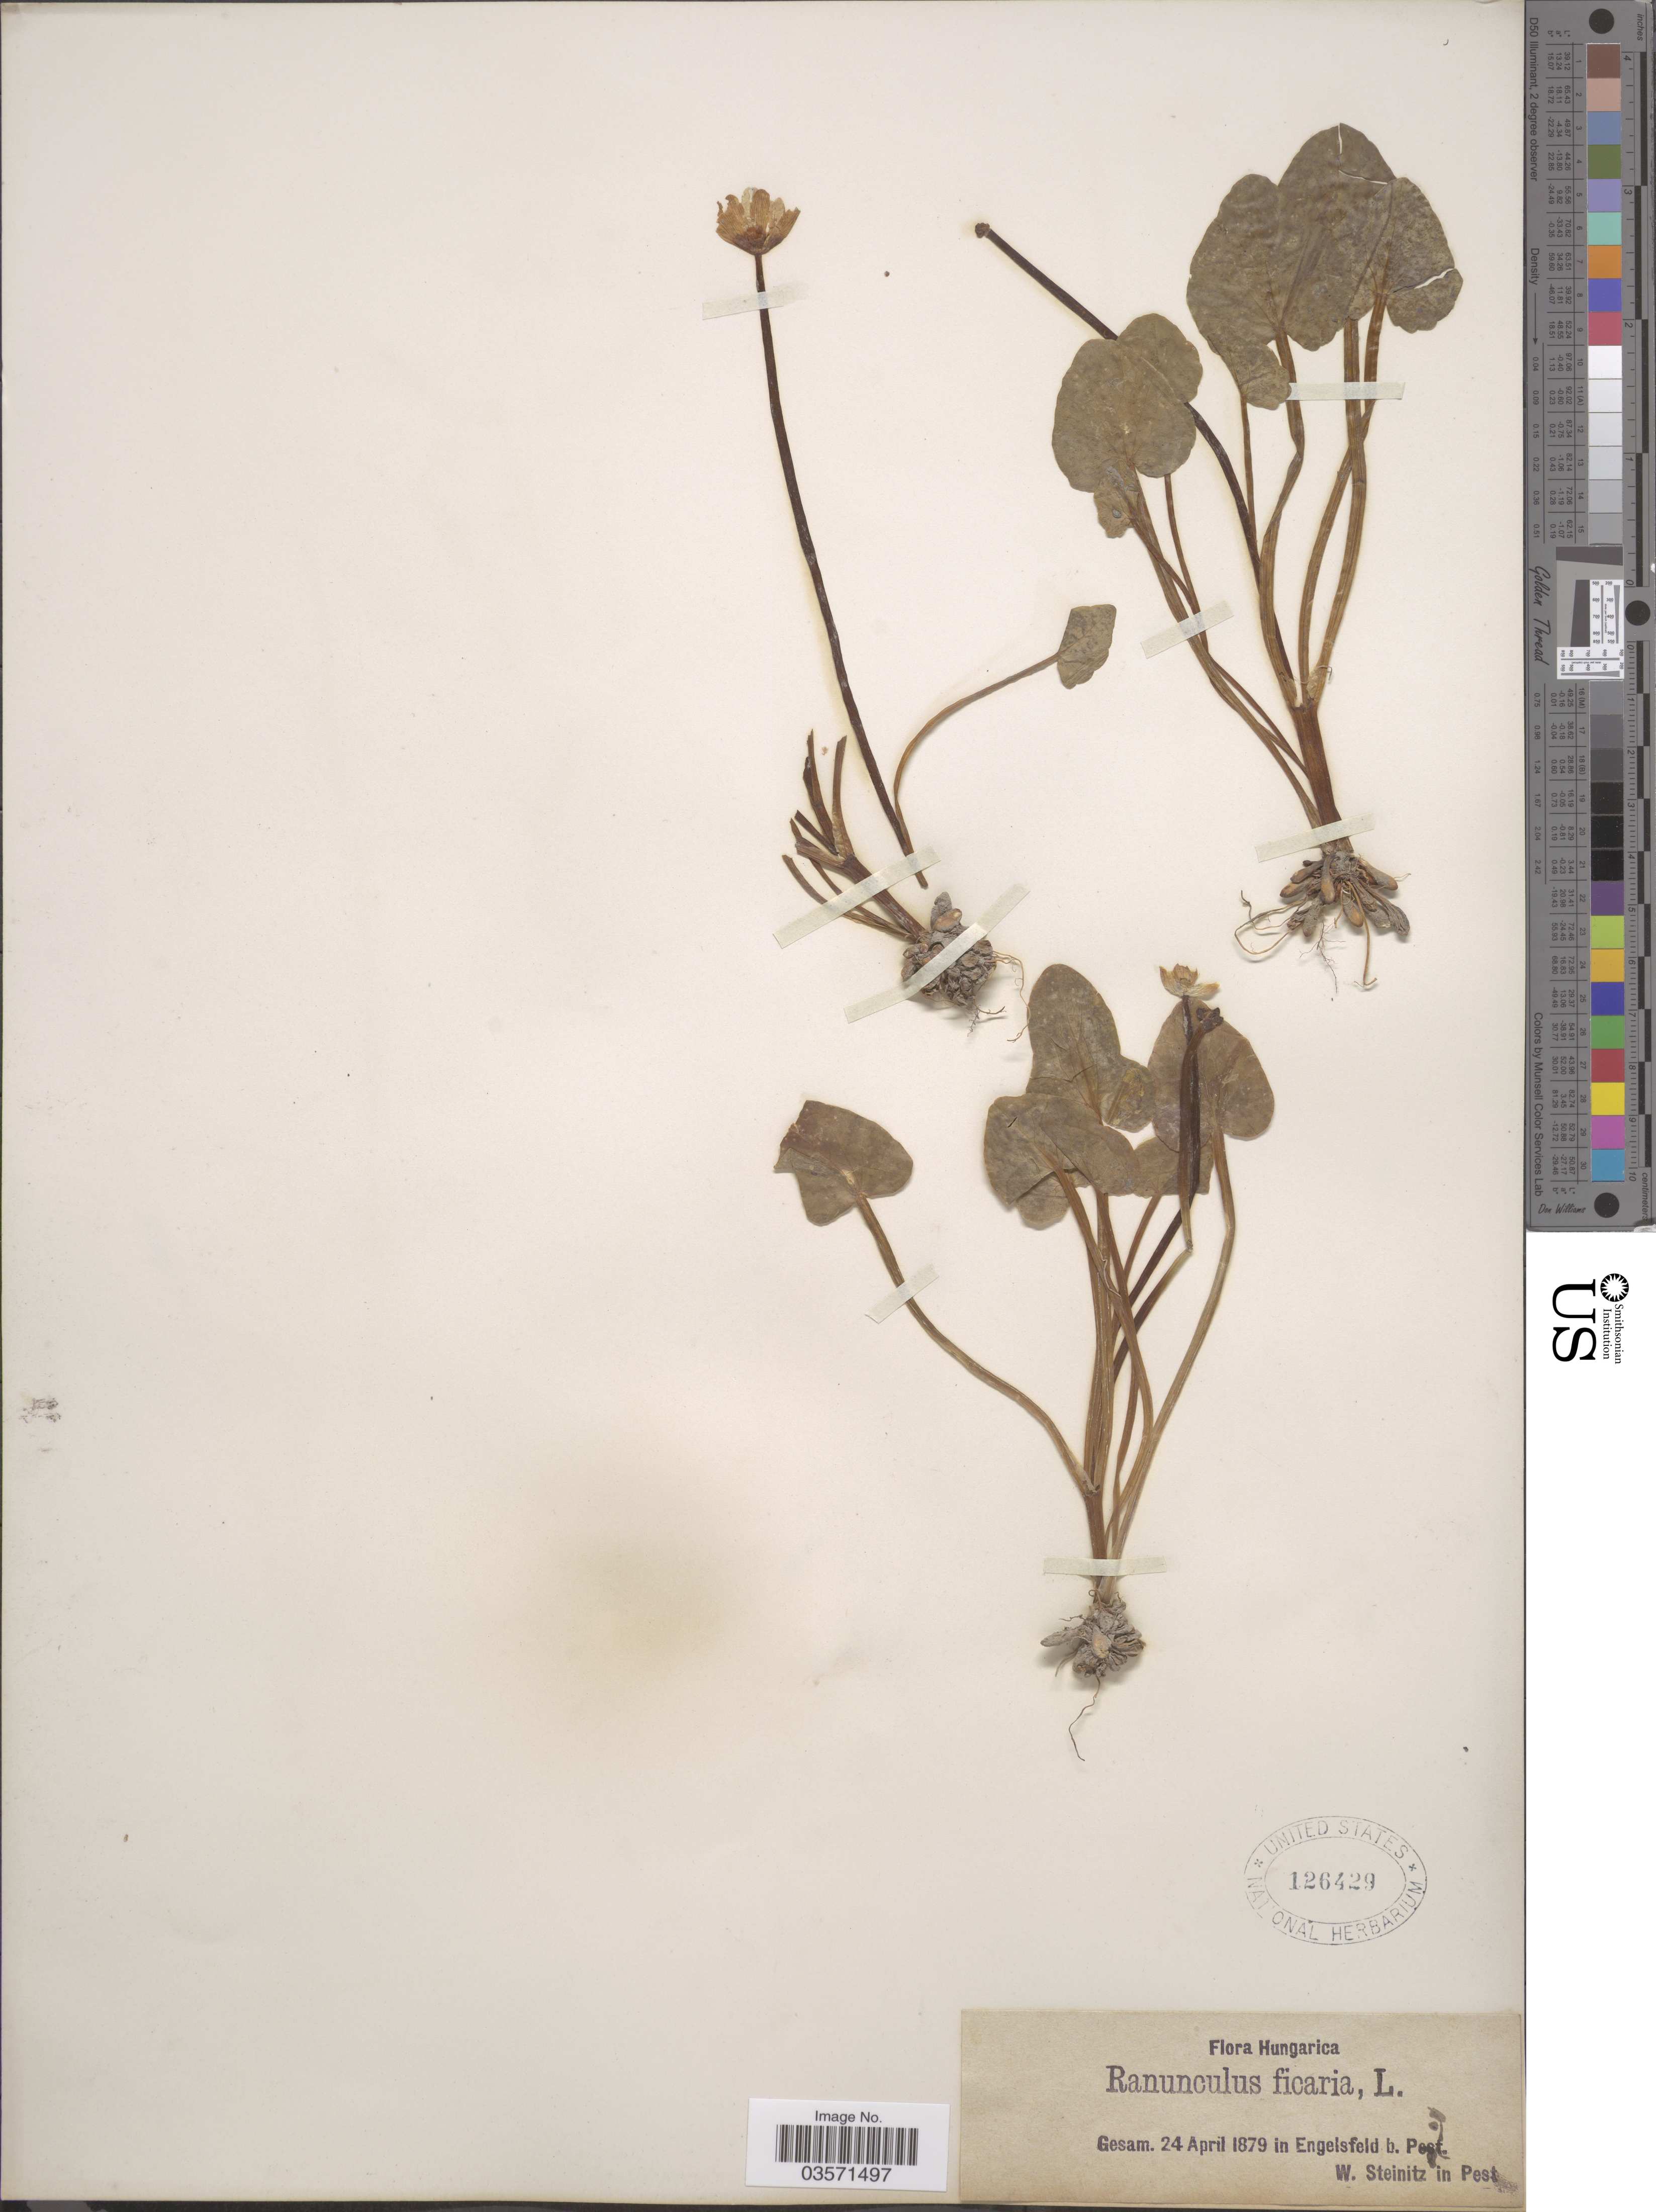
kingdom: Plantae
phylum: Tracheophyta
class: Magnoliopsida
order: Ranunculales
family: Ranunculaceae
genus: Ranunculus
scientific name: Ranunculus ficaria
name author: L.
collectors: W. Steinitz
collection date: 1879-04-24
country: Hungary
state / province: Pest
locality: Engelsfeld b. Pest.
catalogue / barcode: US 126429